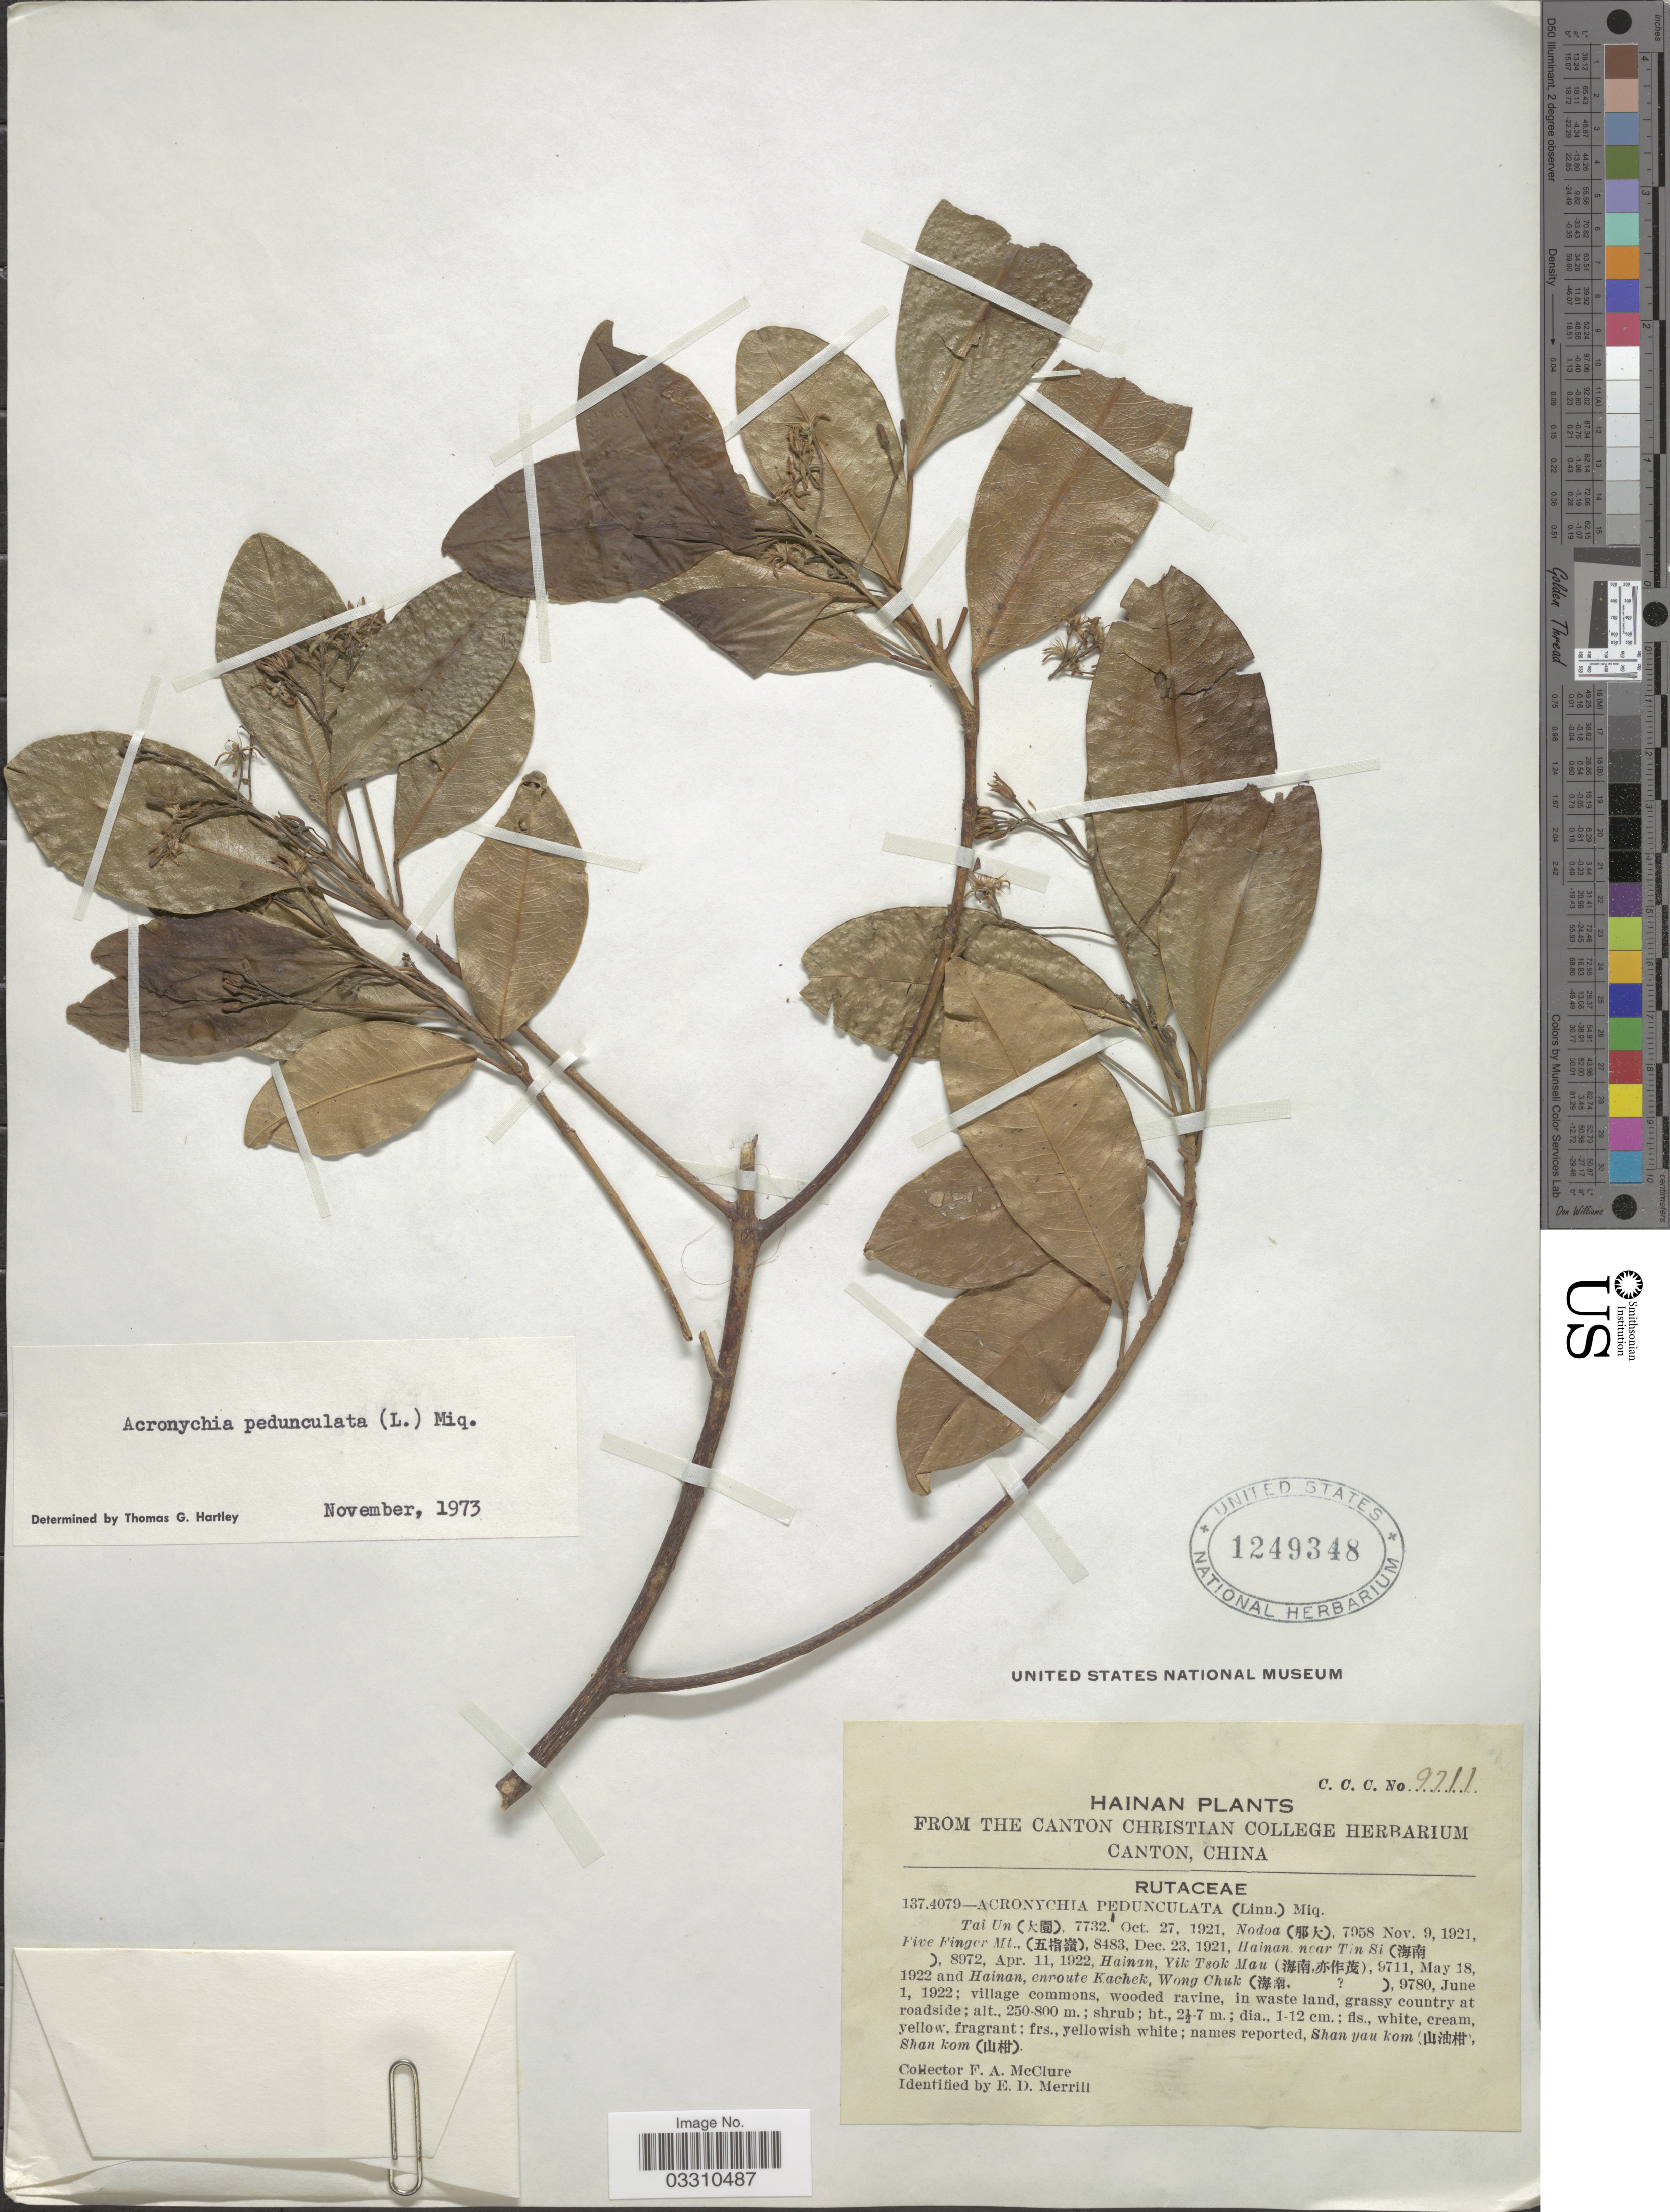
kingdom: Plantae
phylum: Tracheophyta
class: Magnoliopsida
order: Sapindales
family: Rutaceae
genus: Acronychia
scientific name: Acronychia pedunculata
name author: (L.) Miq.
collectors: F. A. McClure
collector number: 9711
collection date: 1922-06-01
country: China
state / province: Hainan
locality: Enroute Kachek, Wong Chuk (X).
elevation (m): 250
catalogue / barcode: US 1249348